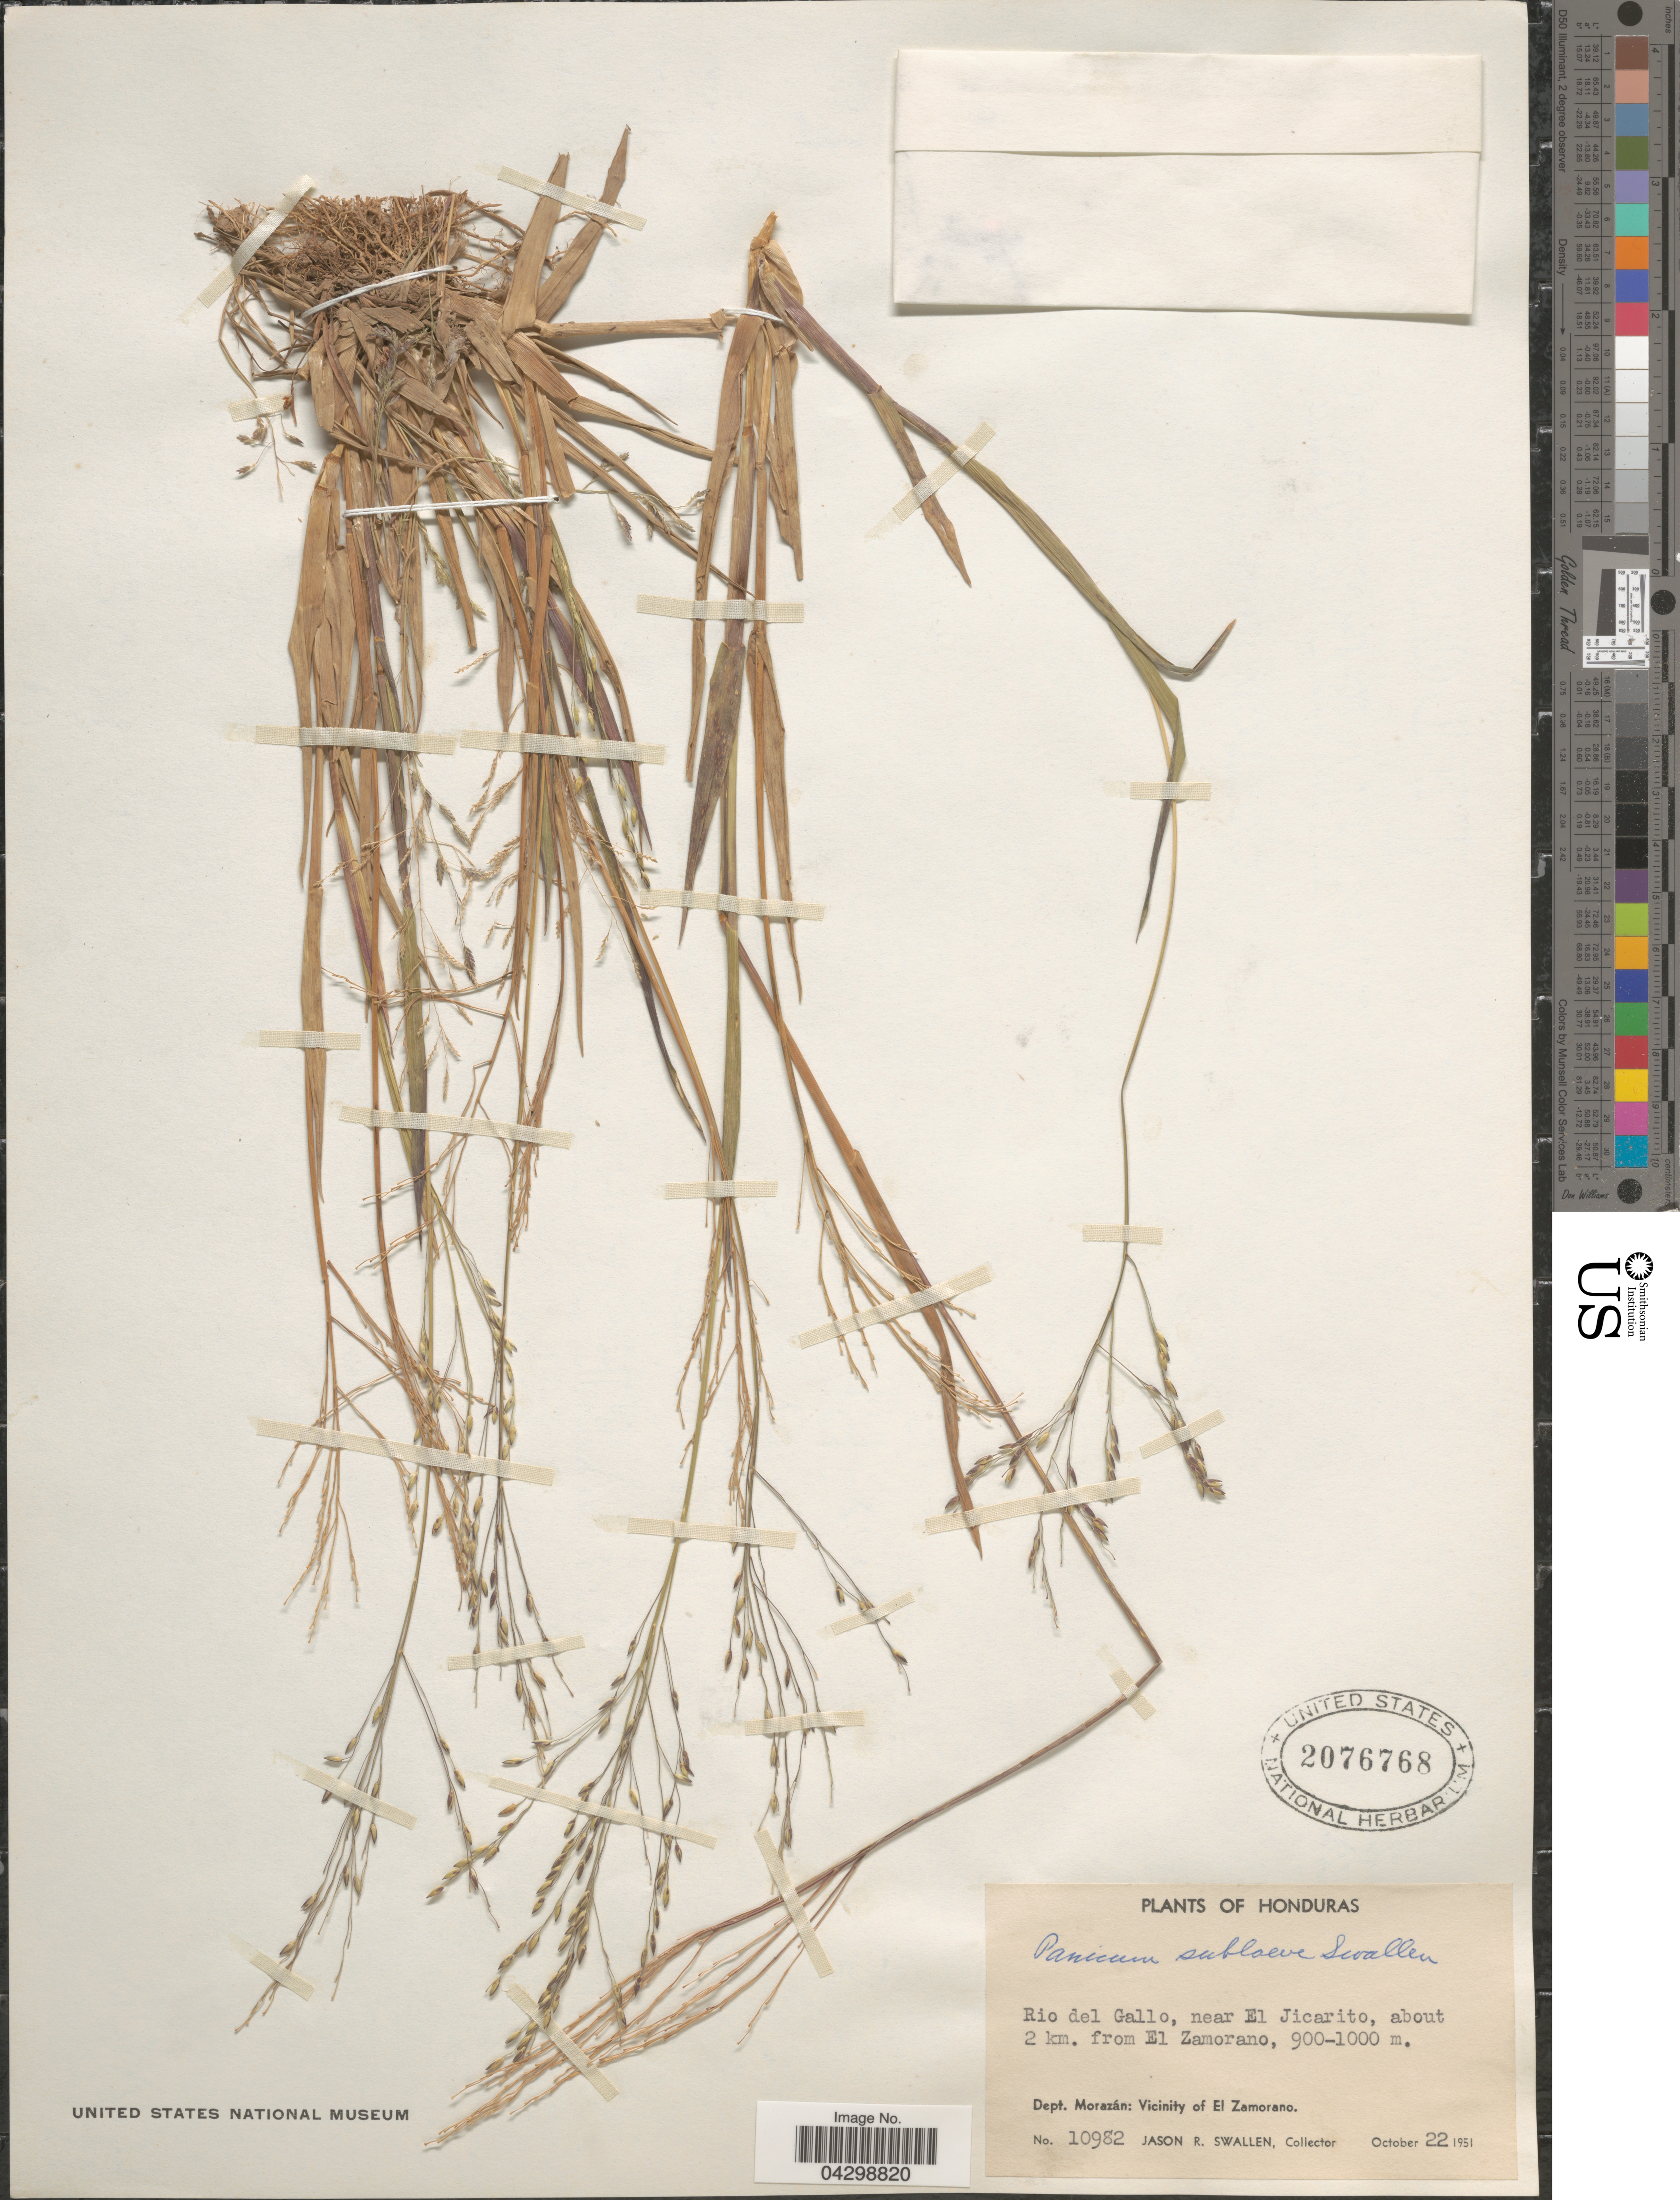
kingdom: Plantae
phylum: Tracheophyta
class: Liliopsida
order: Poales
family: Poaceae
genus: Panicum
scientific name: Panicum sublaeve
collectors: J. R. Swallen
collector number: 10982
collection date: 1951-10-22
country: Honduras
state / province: Fco. Morazán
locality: Rio del Gallo, near El Jicarito, about 2 km. from El Zamorano. Dept. Morazán: Vicinity of El Zamorano.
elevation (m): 900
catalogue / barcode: US 2076768